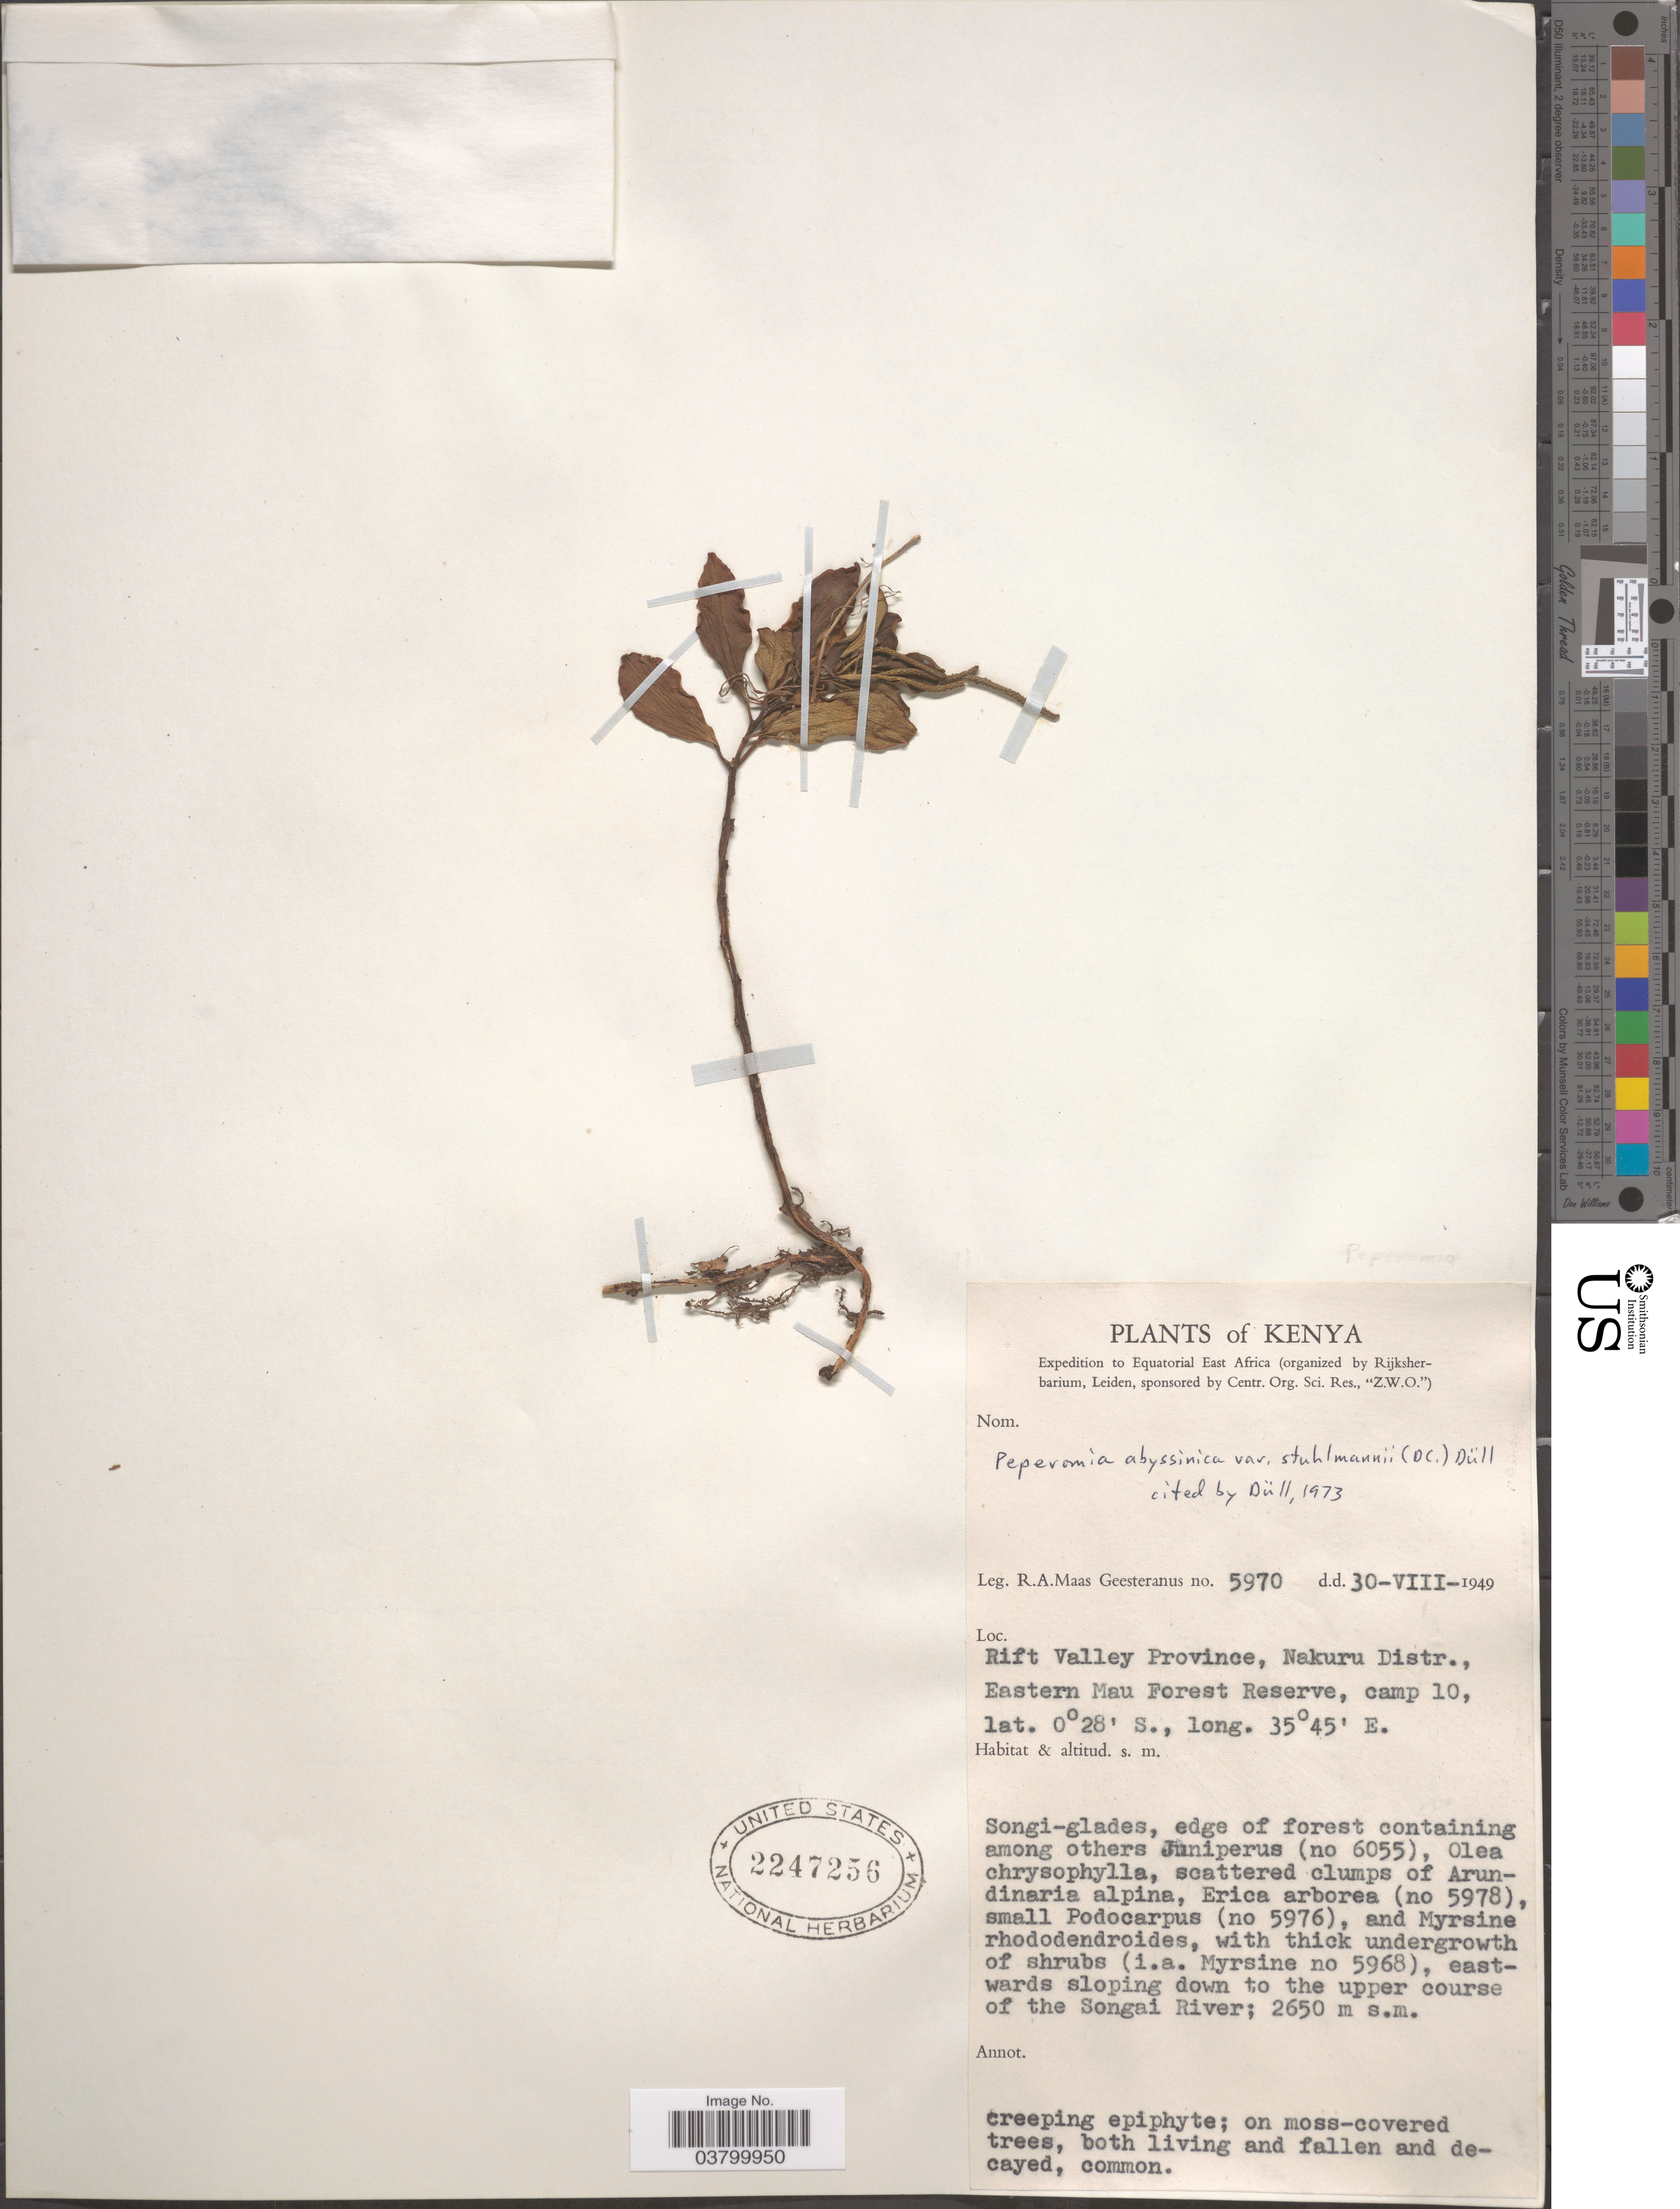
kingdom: Plantae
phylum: Tracheophyta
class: Magnoliopsida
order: Piperales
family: Piperaceae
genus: Peperomia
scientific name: Peperomia abyssinica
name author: Miq.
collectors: R. A. Maas Geesteranus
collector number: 5970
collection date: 1949-08-30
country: Kenya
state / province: Nakuru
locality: Equatorial East Africa. Rift Valley Province, Nakuru Distr., Eastern Mau Forest Reserve, camp 10. Songi-glades, eastwards sloping down to the upper course of the Songai River.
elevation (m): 2650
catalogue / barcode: US 2247256